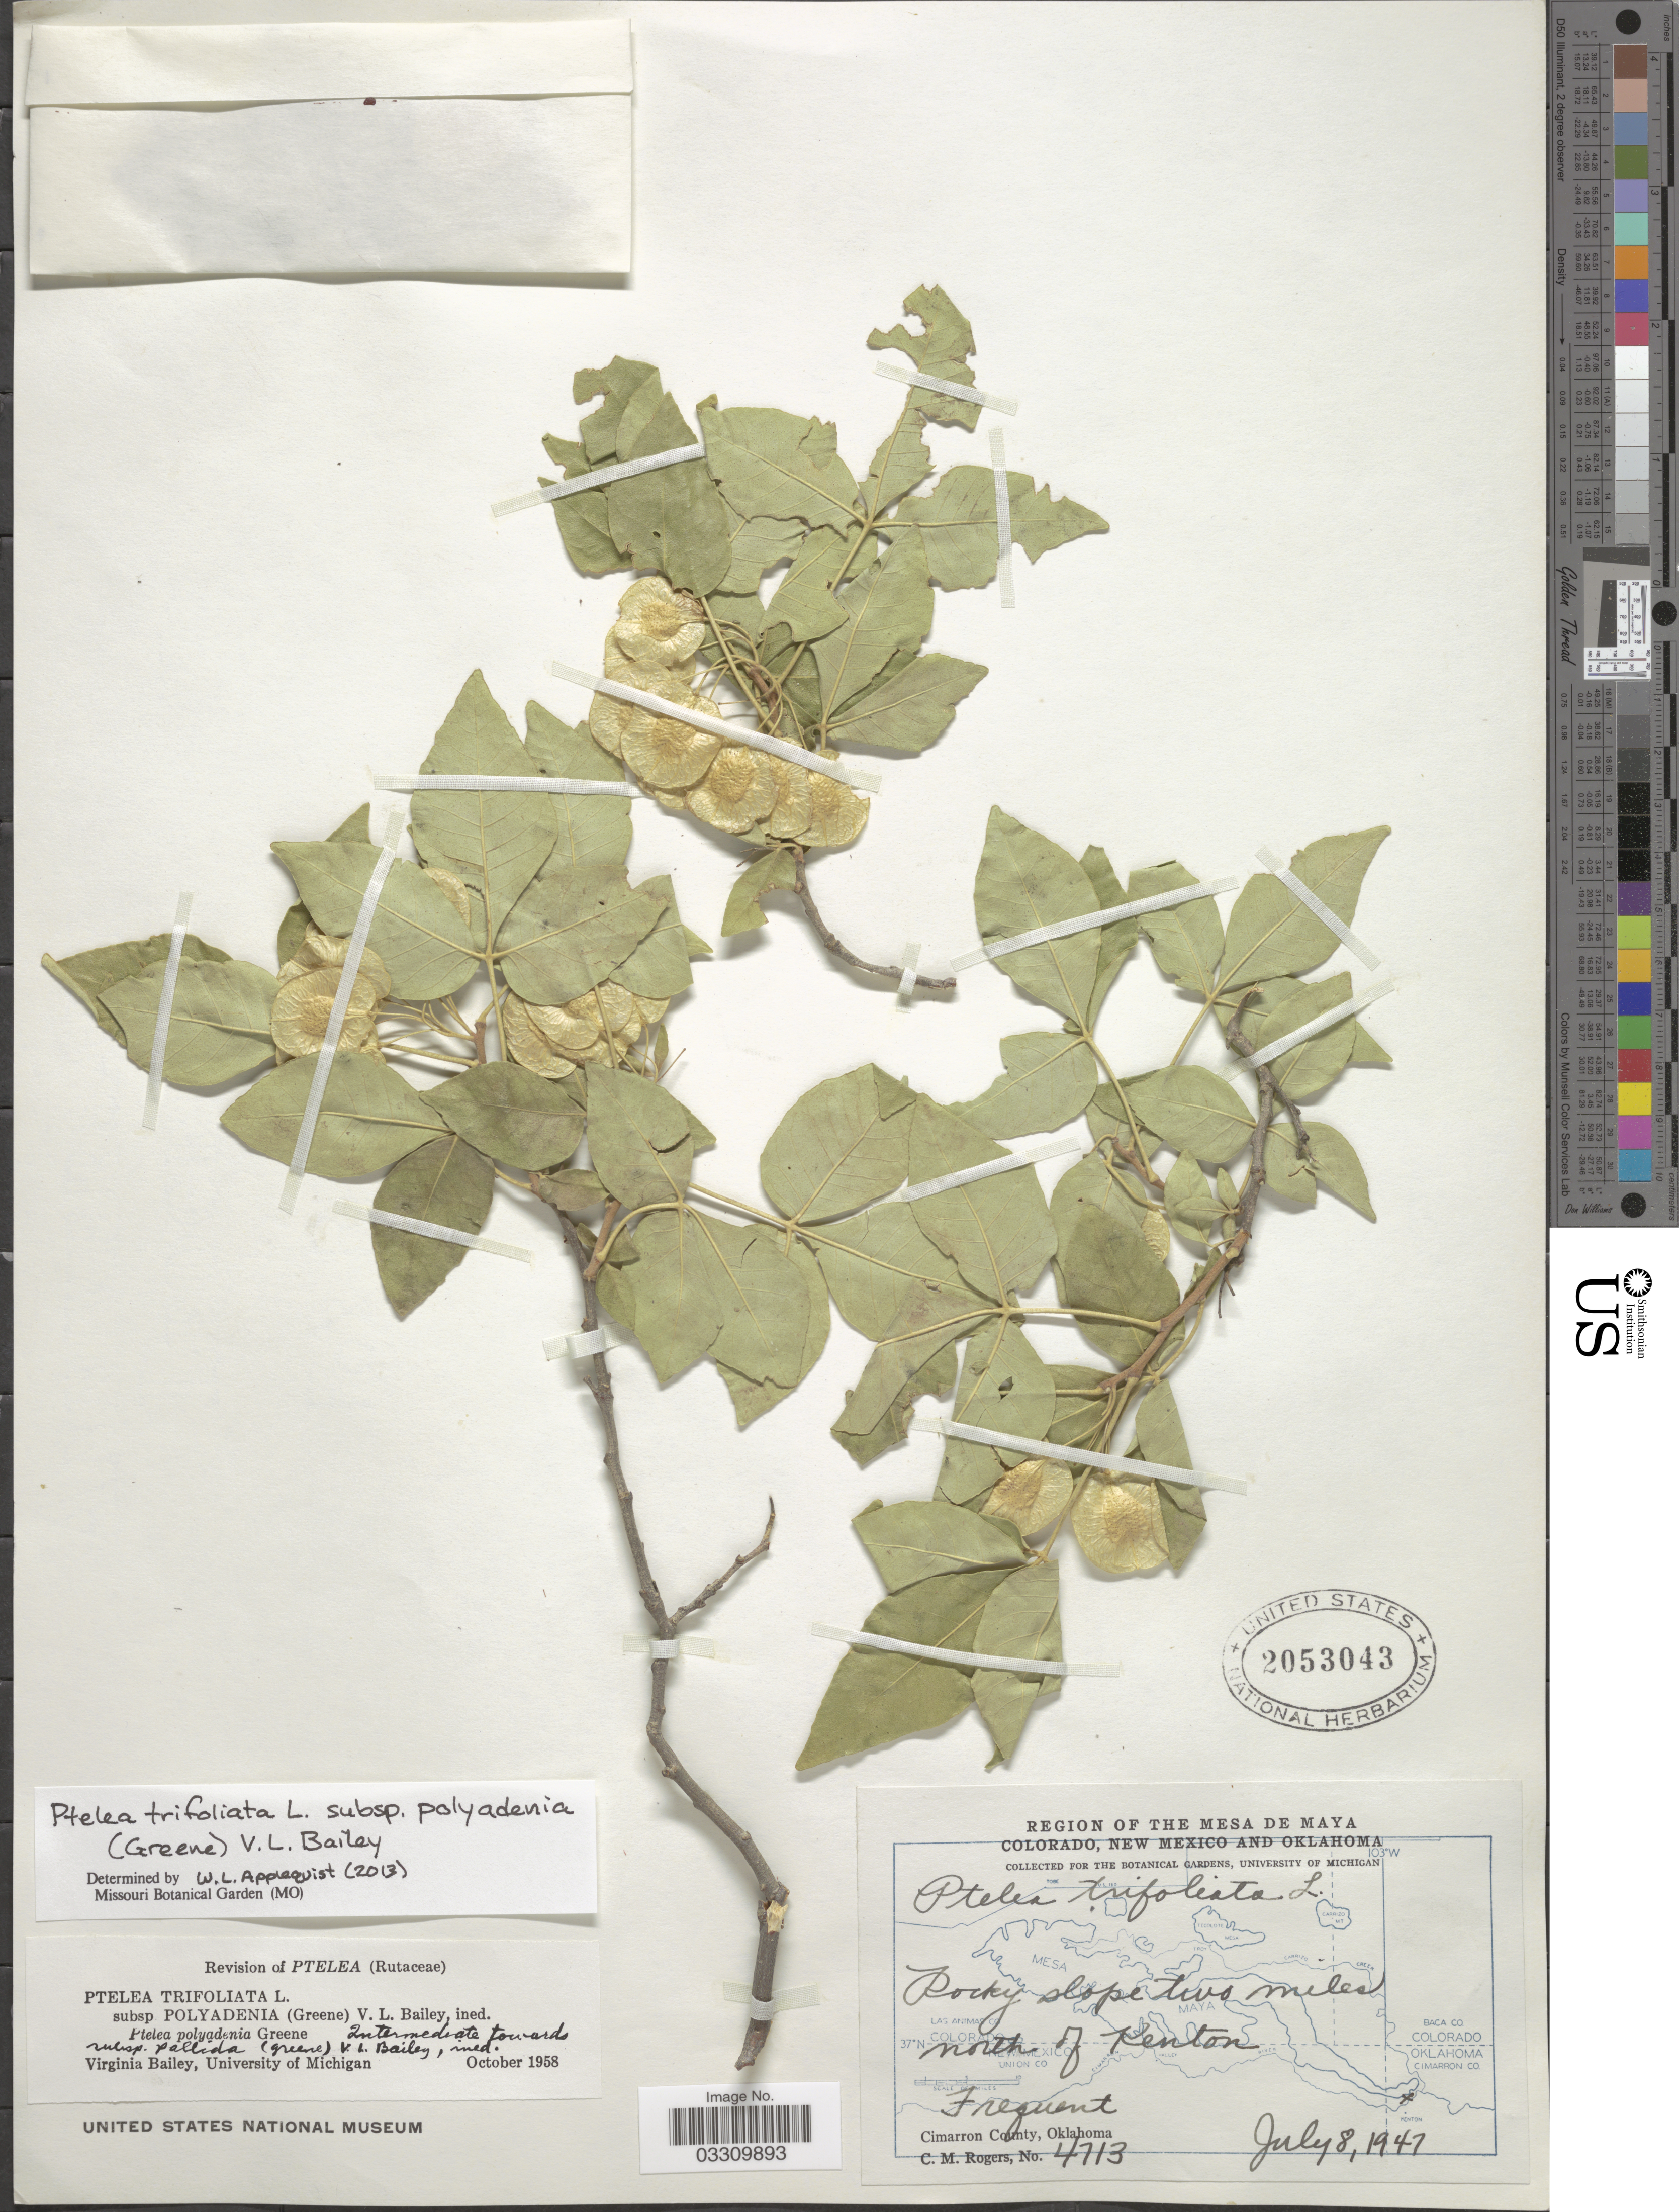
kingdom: Plantae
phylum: Tracheophyta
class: Magnoliopsida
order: Sapindales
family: Rutaceae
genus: Ptelea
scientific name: Ptelea trifoliata subsp. polyadenia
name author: (Greene) V. L. Bailey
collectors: C. M. Rogers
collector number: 4713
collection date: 1947-07-08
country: United States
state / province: Oklahoma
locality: Region of the Mesa de Maya. Rocky slope two miles north of Kenton. Cimarron County.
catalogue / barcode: US 2053043